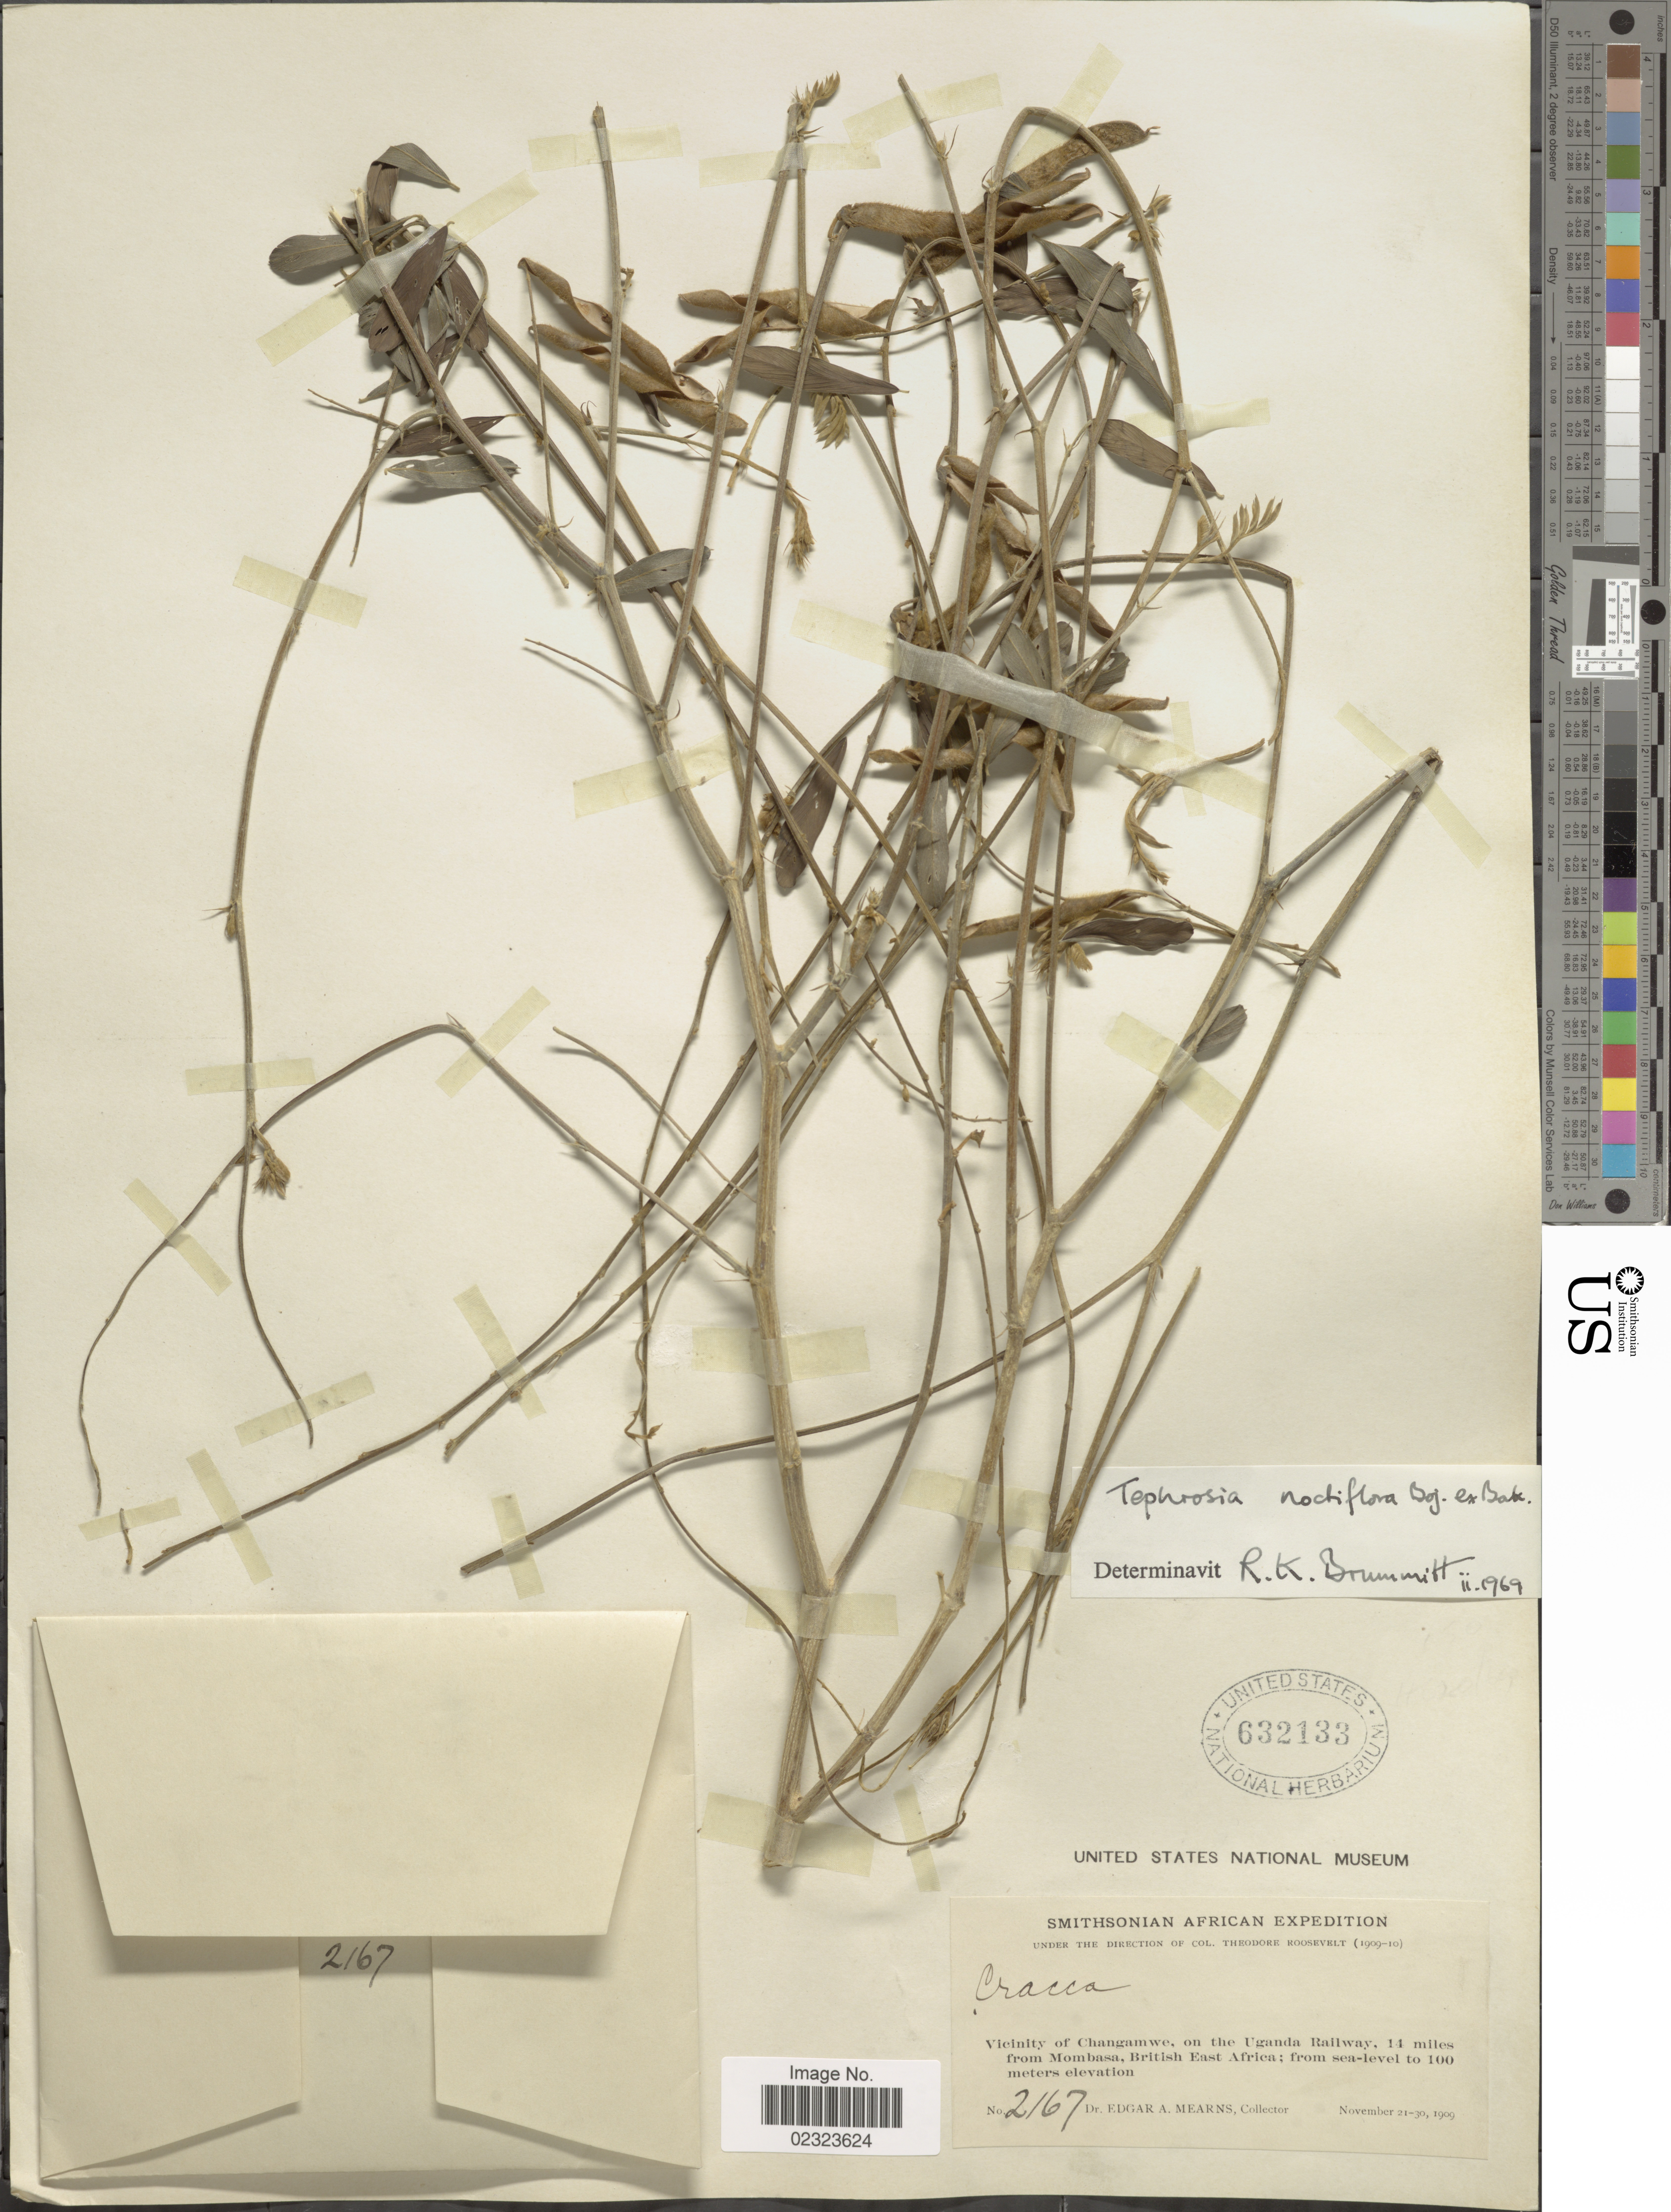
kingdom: Plantae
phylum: Tracheophyta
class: Magnoliopsida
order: Fabales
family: Fabaceae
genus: Tephrosia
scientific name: Tephrosia noctiflora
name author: Bojer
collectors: E. A. Mearns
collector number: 2167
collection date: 1909-11-21/1909-11-30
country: Kenya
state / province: Mombasa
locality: Vicinity of Changamwe, on the Uganda Railway, 14 miles from Mombasa, British East Africa.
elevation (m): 100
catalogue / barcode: US 632133